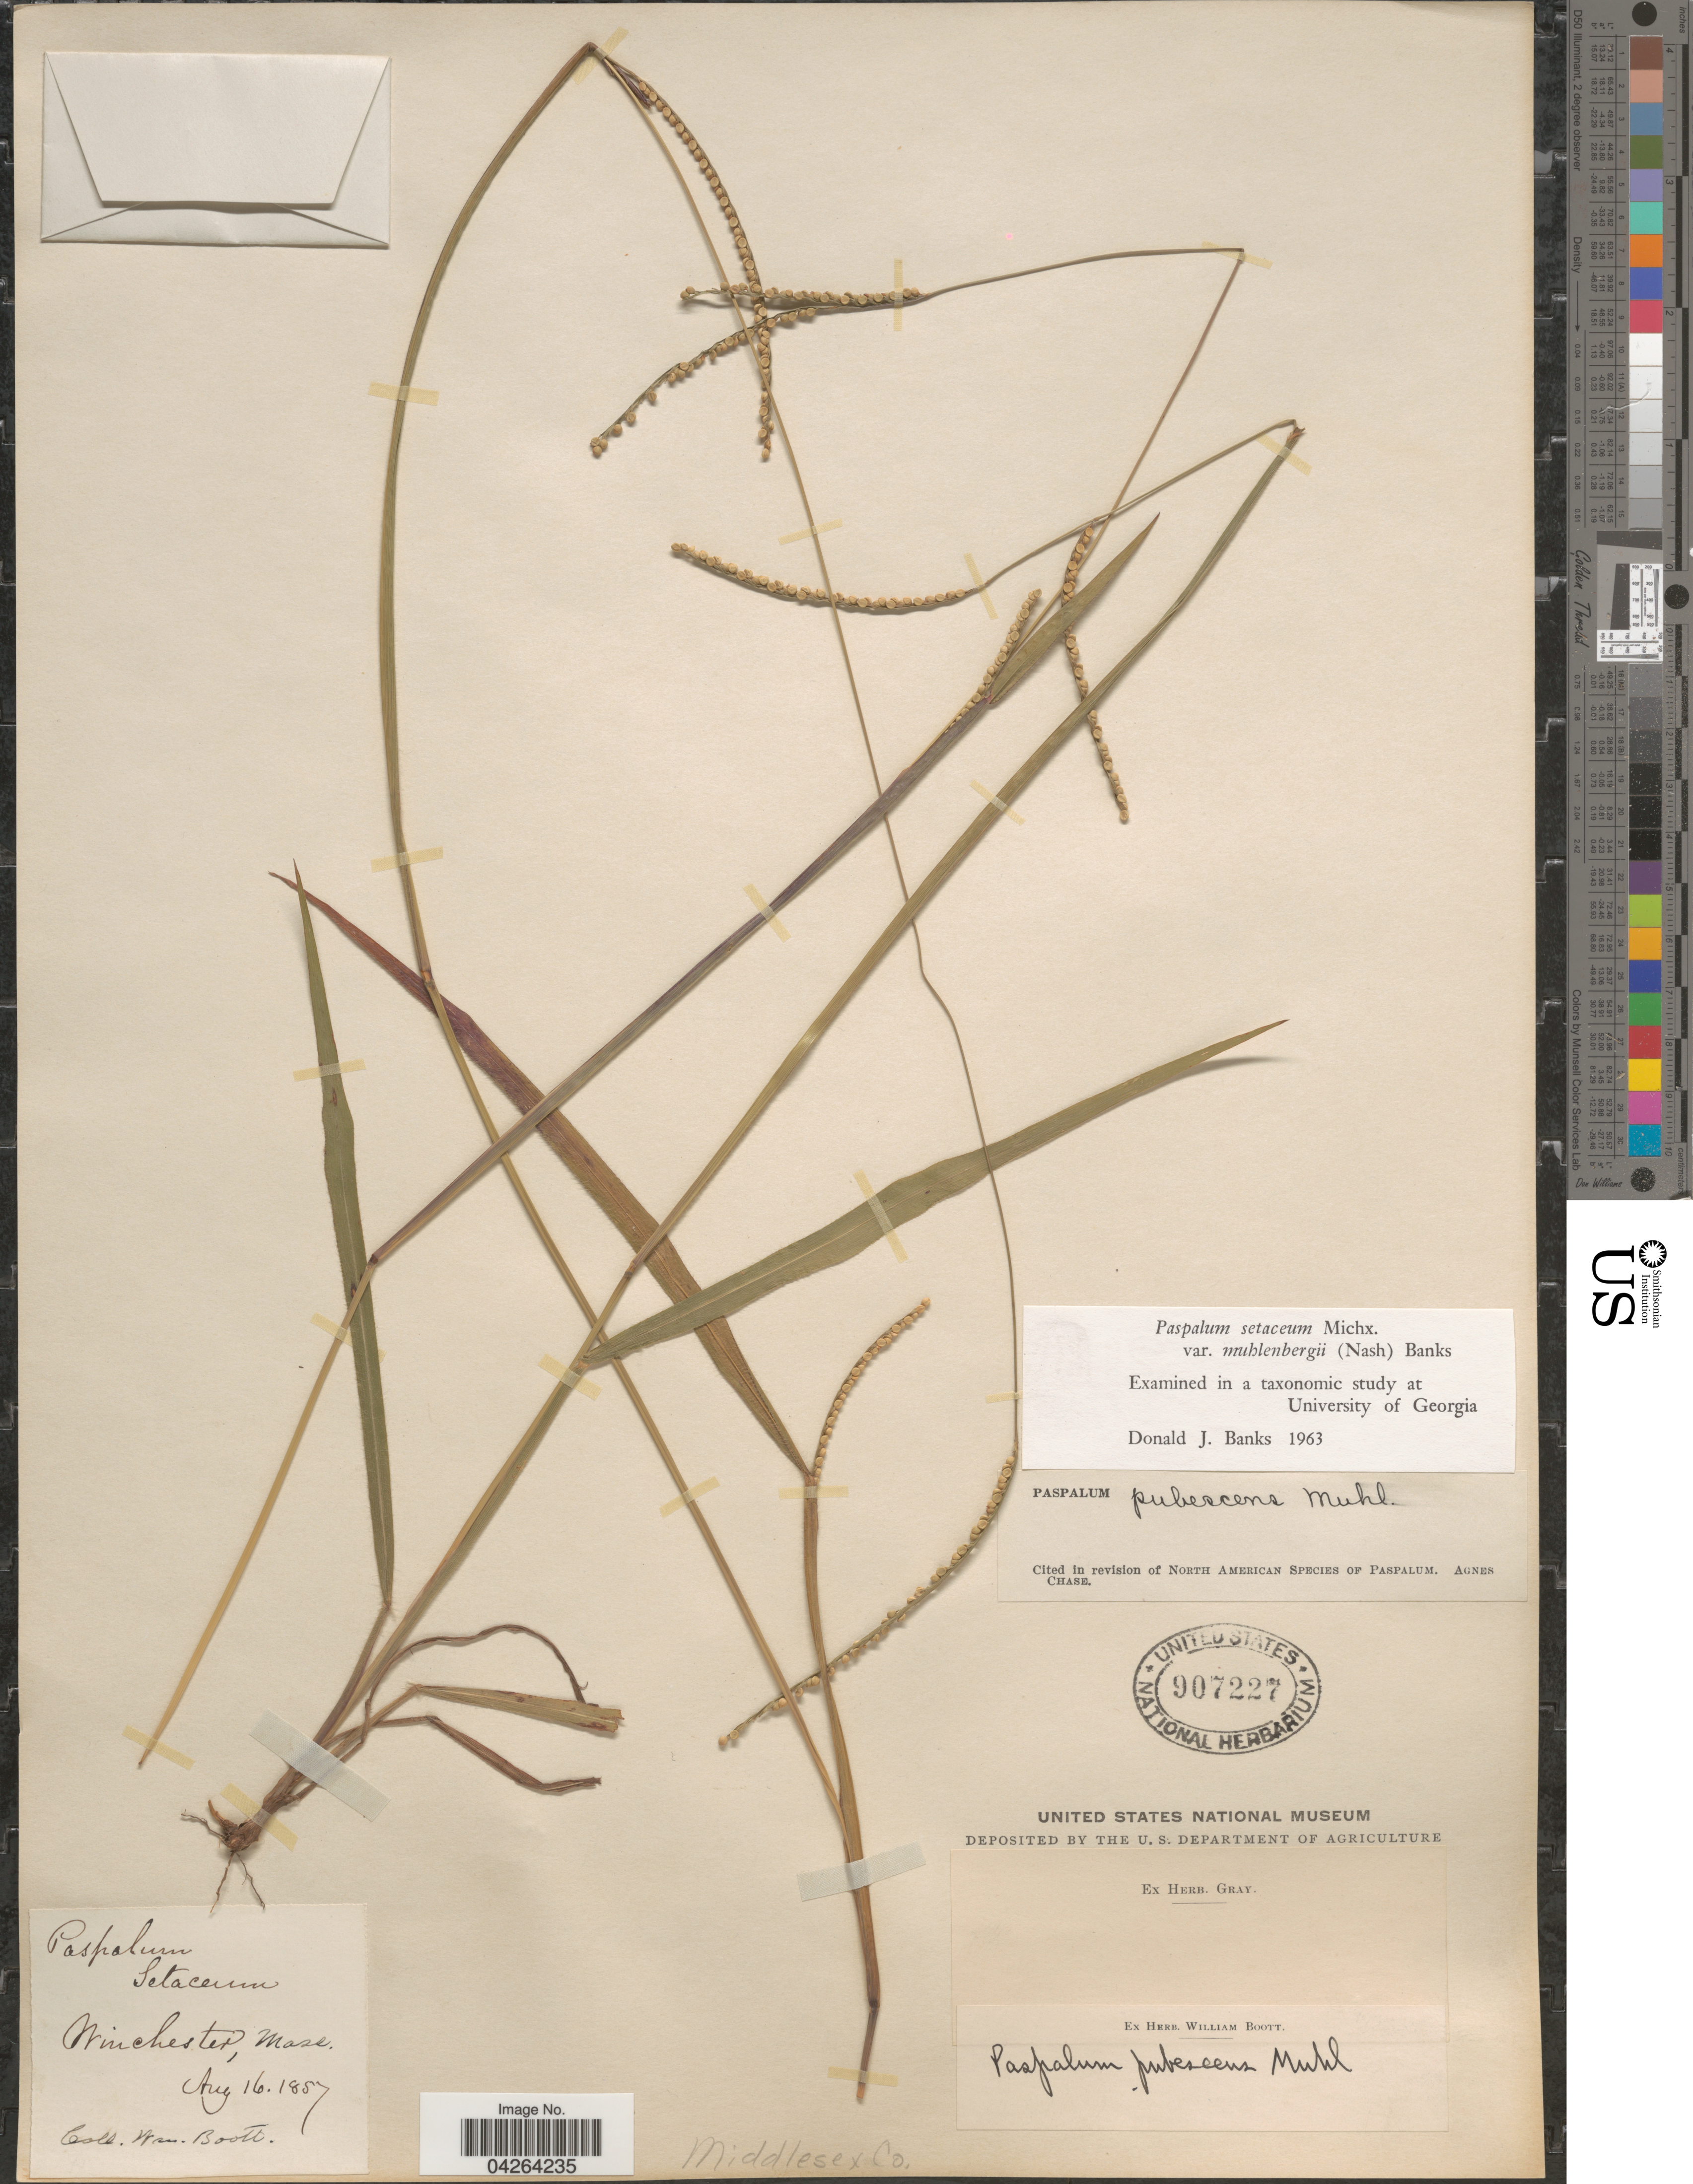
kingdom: Plantae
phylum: Tracheophyta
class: Liliopsida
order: Poales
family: Poaceae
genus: Paspalum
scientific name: Paspalum setaceum var. muhlenbergii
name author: (Nash) D.J. Banks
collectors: W. Boott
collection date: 1857-08-16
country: United States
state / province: Massachusetts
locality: Winchester. Middlesex Co.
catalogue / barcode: US 907227